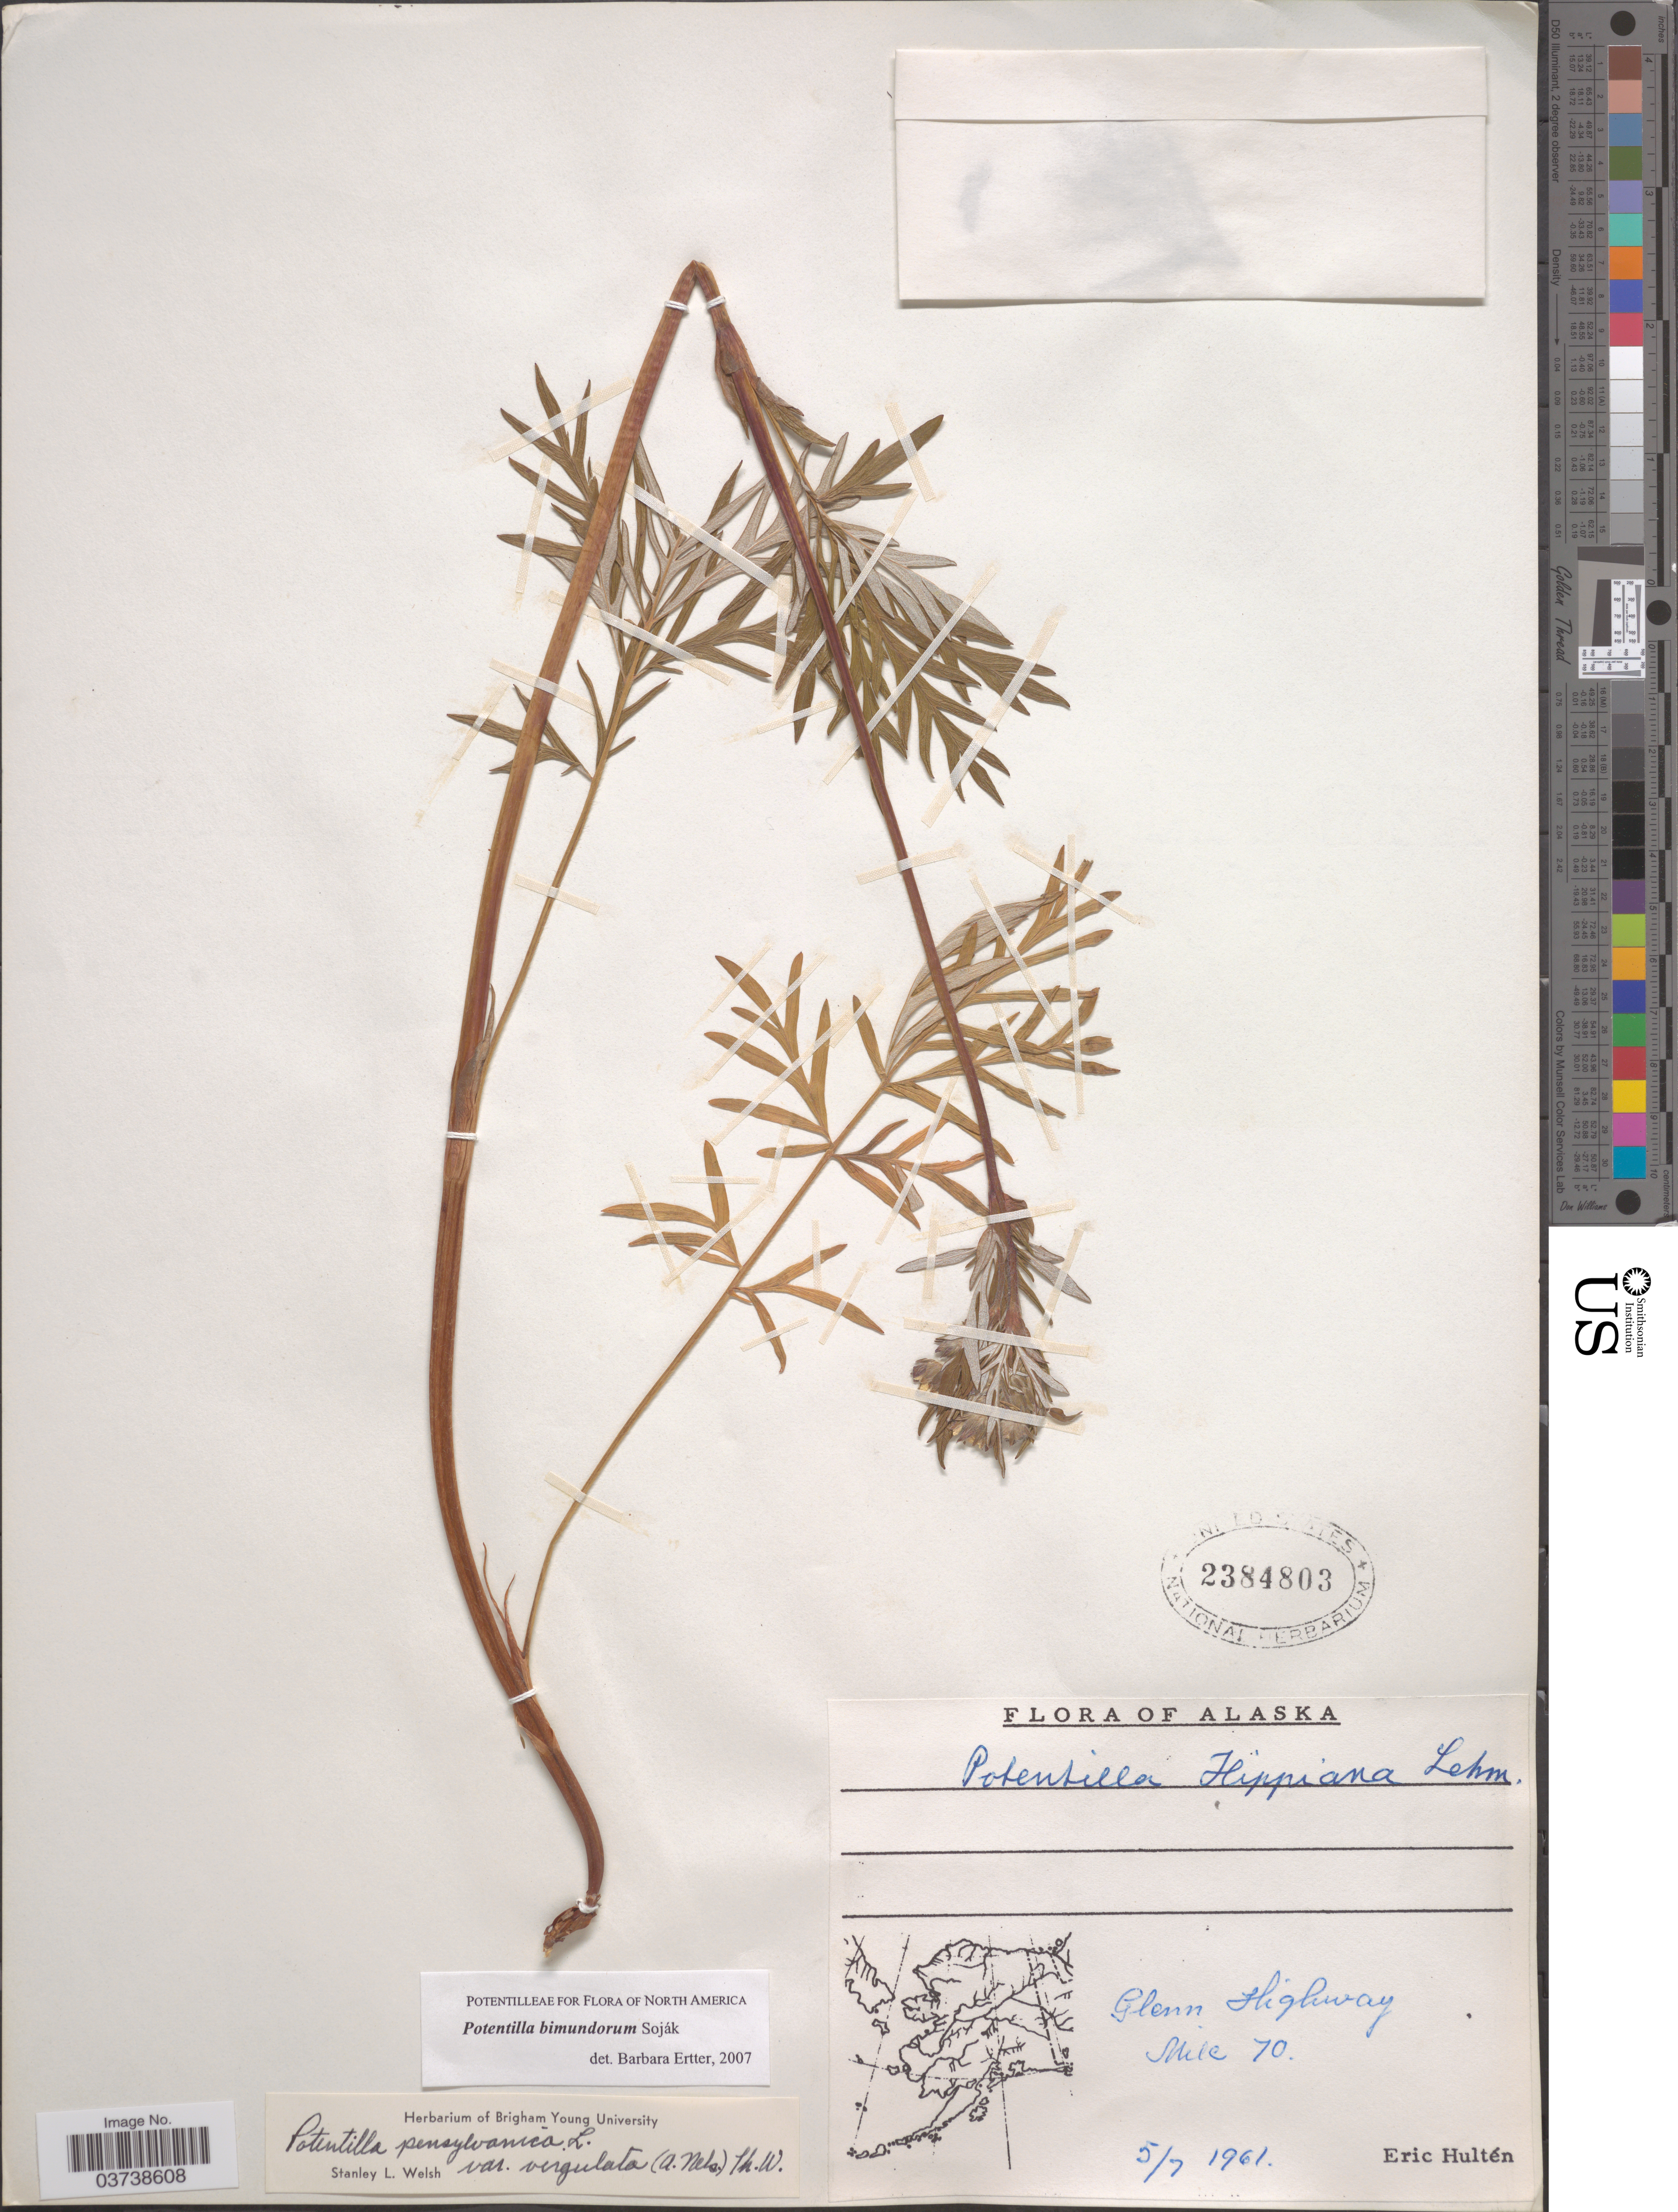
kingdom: Plantae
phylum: Tracheophyta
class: Magnoliopsida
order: Rosales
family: Rosaceae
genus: Potentilla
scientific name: Potentilla bimundorum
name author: Soják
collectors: E. G. Hultén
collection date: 1961-05-07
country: United States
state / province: Alaska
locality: Glenn Highway. Mile 70.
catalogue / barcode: US 2384803